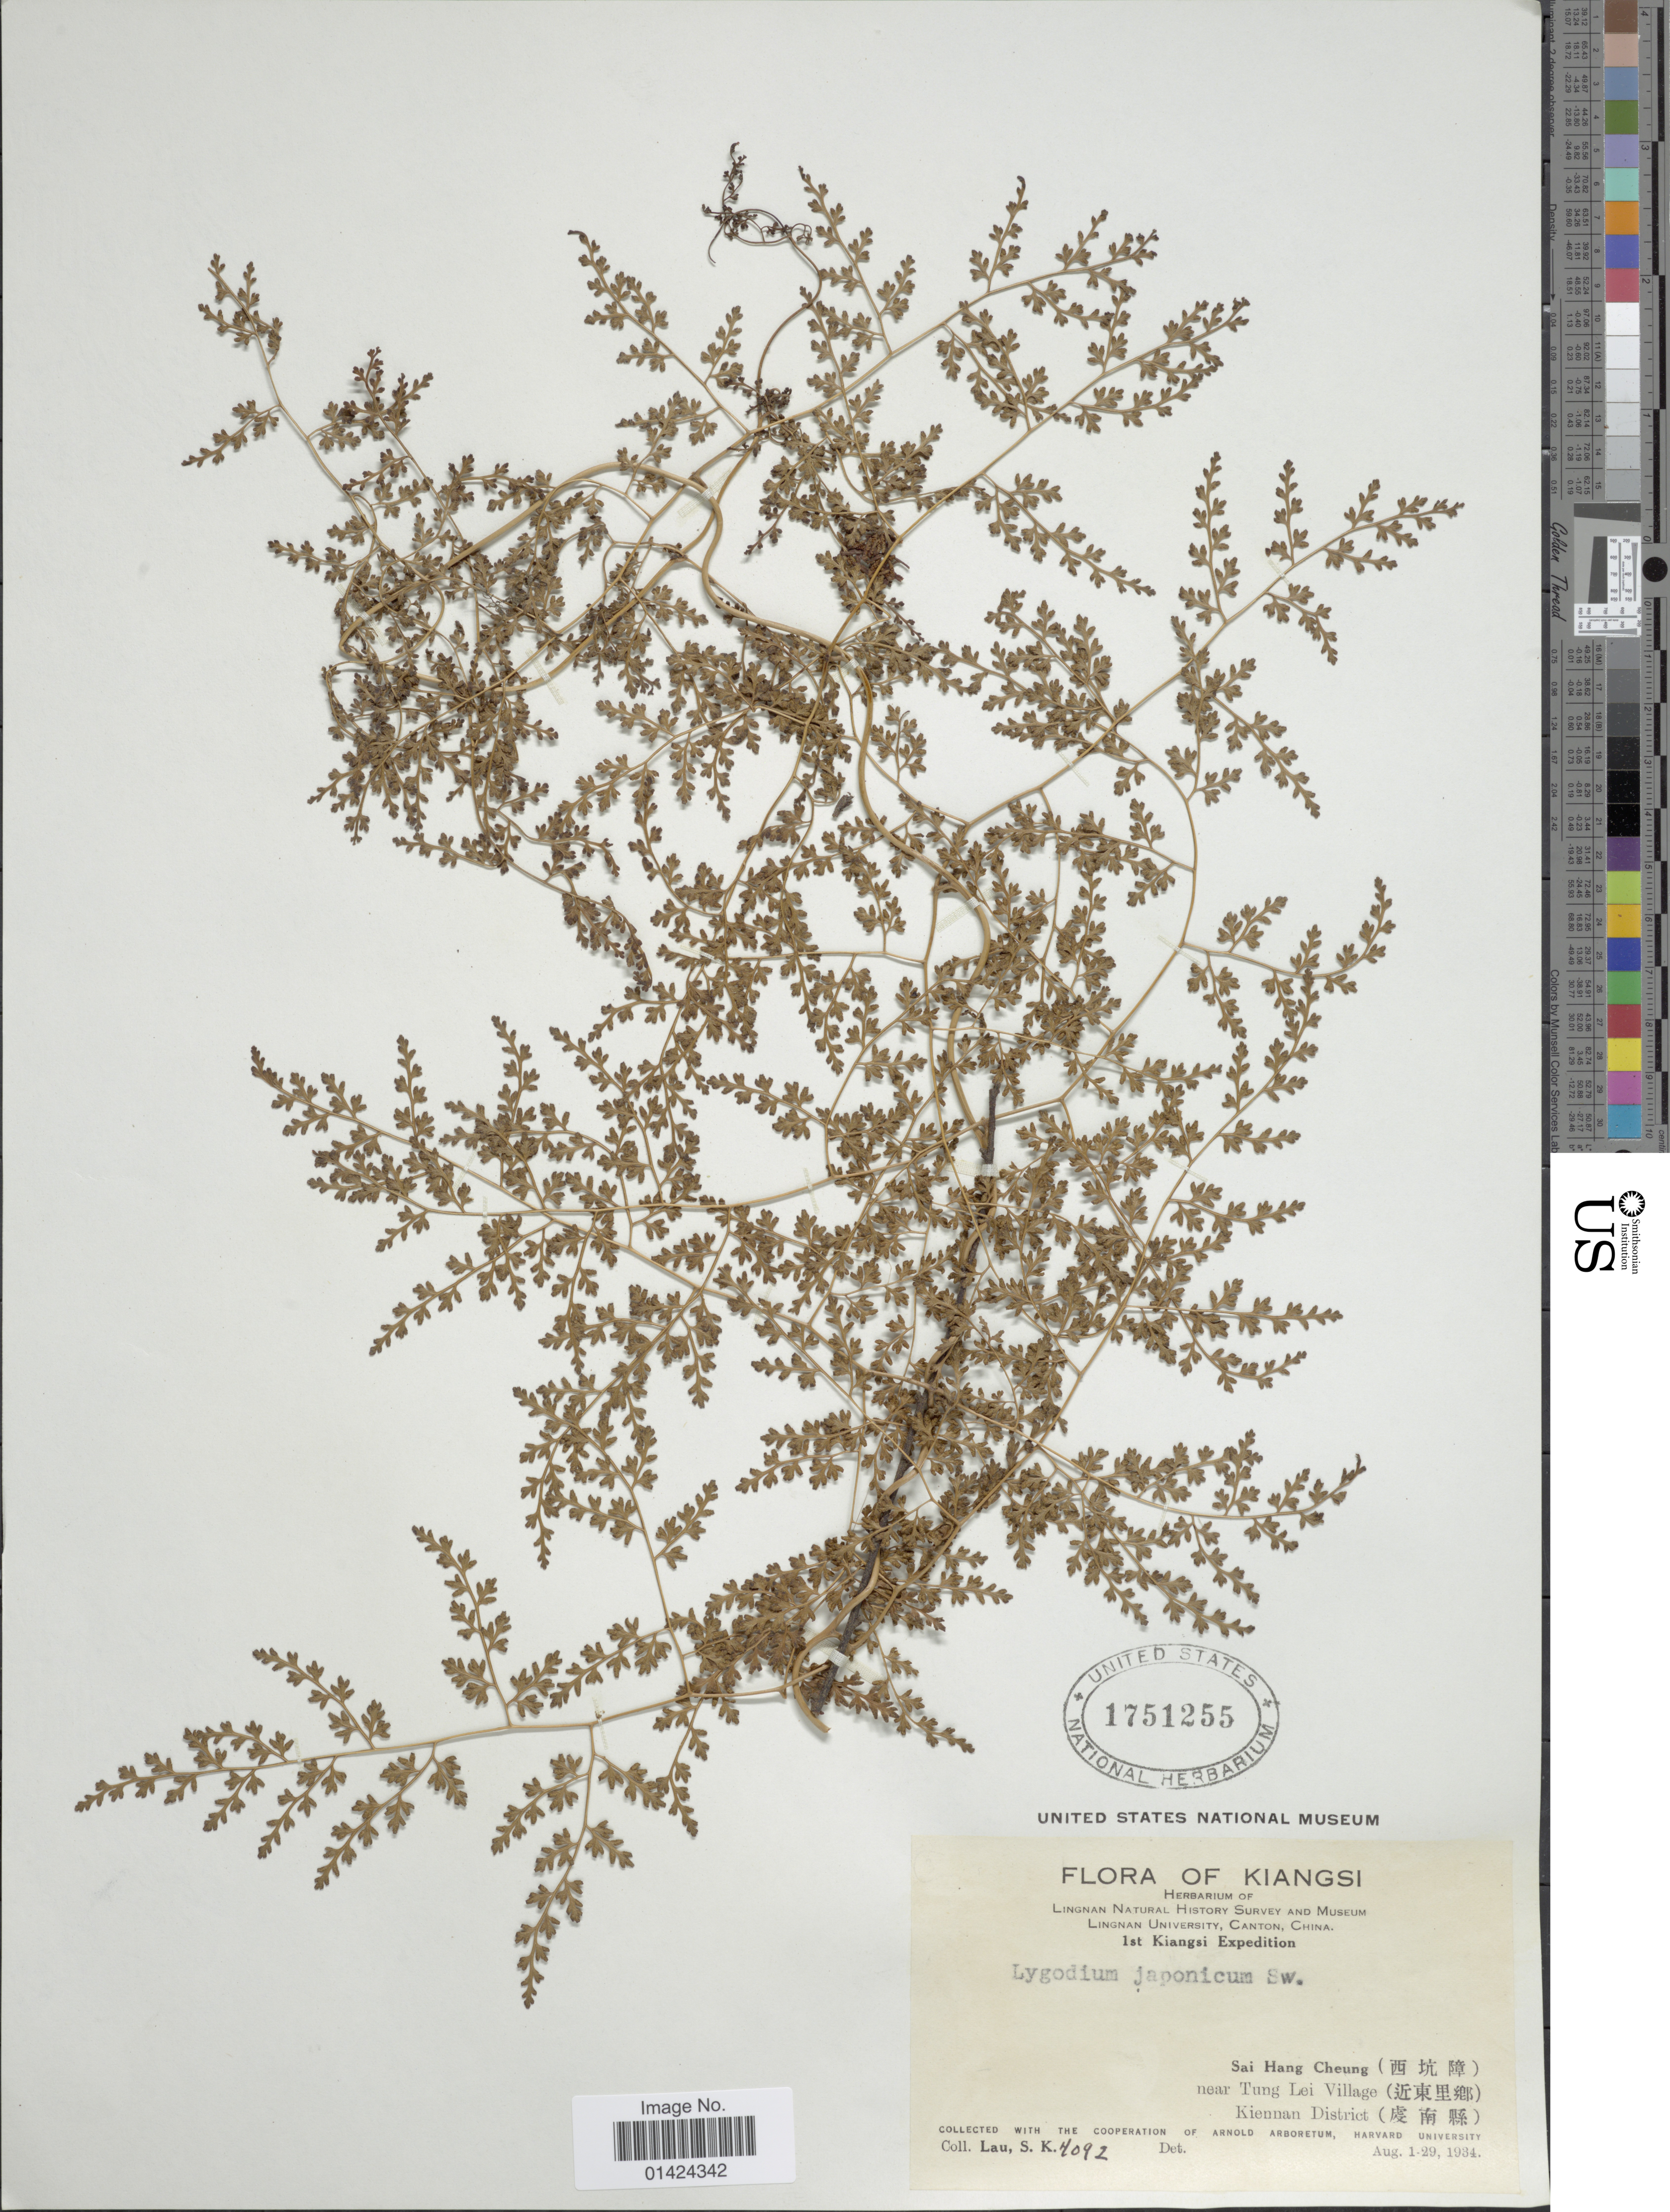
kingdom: Plantae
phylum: Tracheophyta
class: Polypodiopsida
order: Schizaeales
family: Lygodiaceae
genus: Lygodium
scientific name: Lygodium japonicum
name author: (Thunb.) Sw.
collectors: S. K. Lau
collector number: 4092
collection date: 1934-08-01/1934-08-29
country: China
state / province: Jiangxi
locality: Kiangsi. Sai Hang Cheung near Tung Lei Village, Kiennan District.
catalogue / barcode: US 1751255